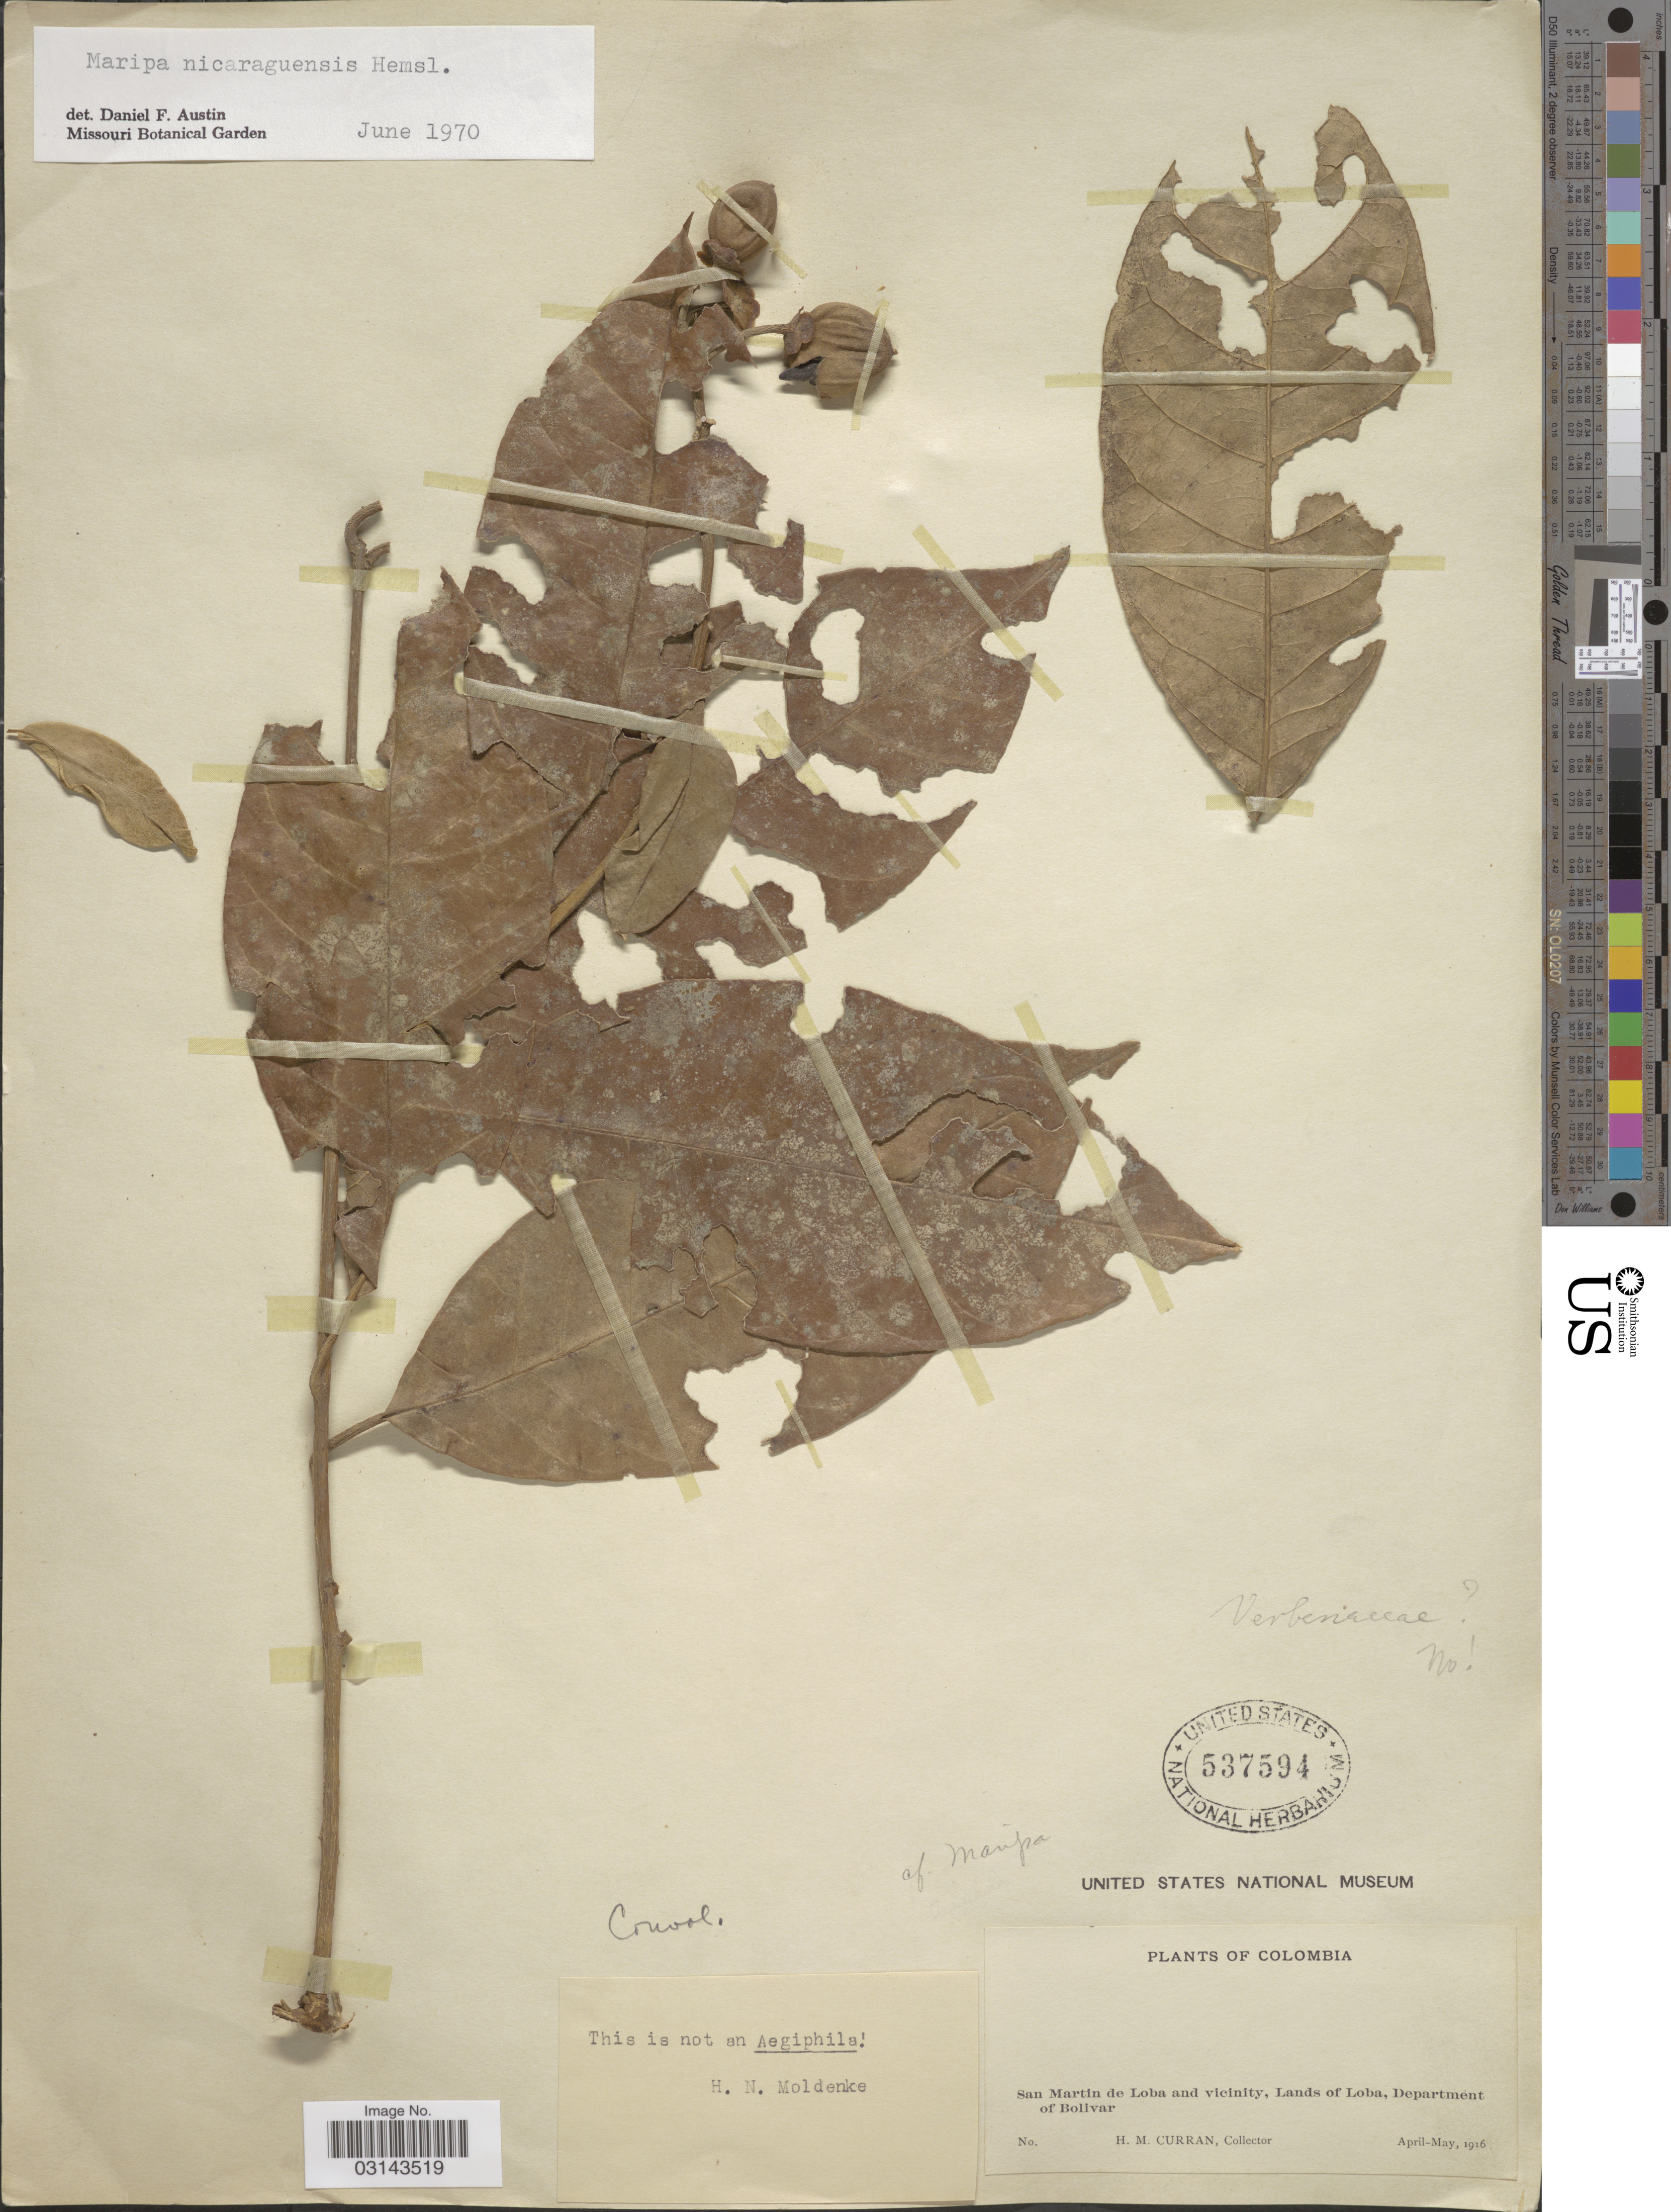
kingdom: Plantae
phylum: Tracheophyta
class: Magnoliopsida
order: Solanales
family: Convolvulaceae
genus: Maripa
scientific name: Maripa nicaraguensis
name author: Hemsl.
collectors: H. M. Curran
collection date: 1916-04/1916-05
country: Colombia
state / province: Bolívar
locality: San Martin de Loba and vicinity, Lands of Loba, Department of Bolivar.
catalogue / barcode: US 537594